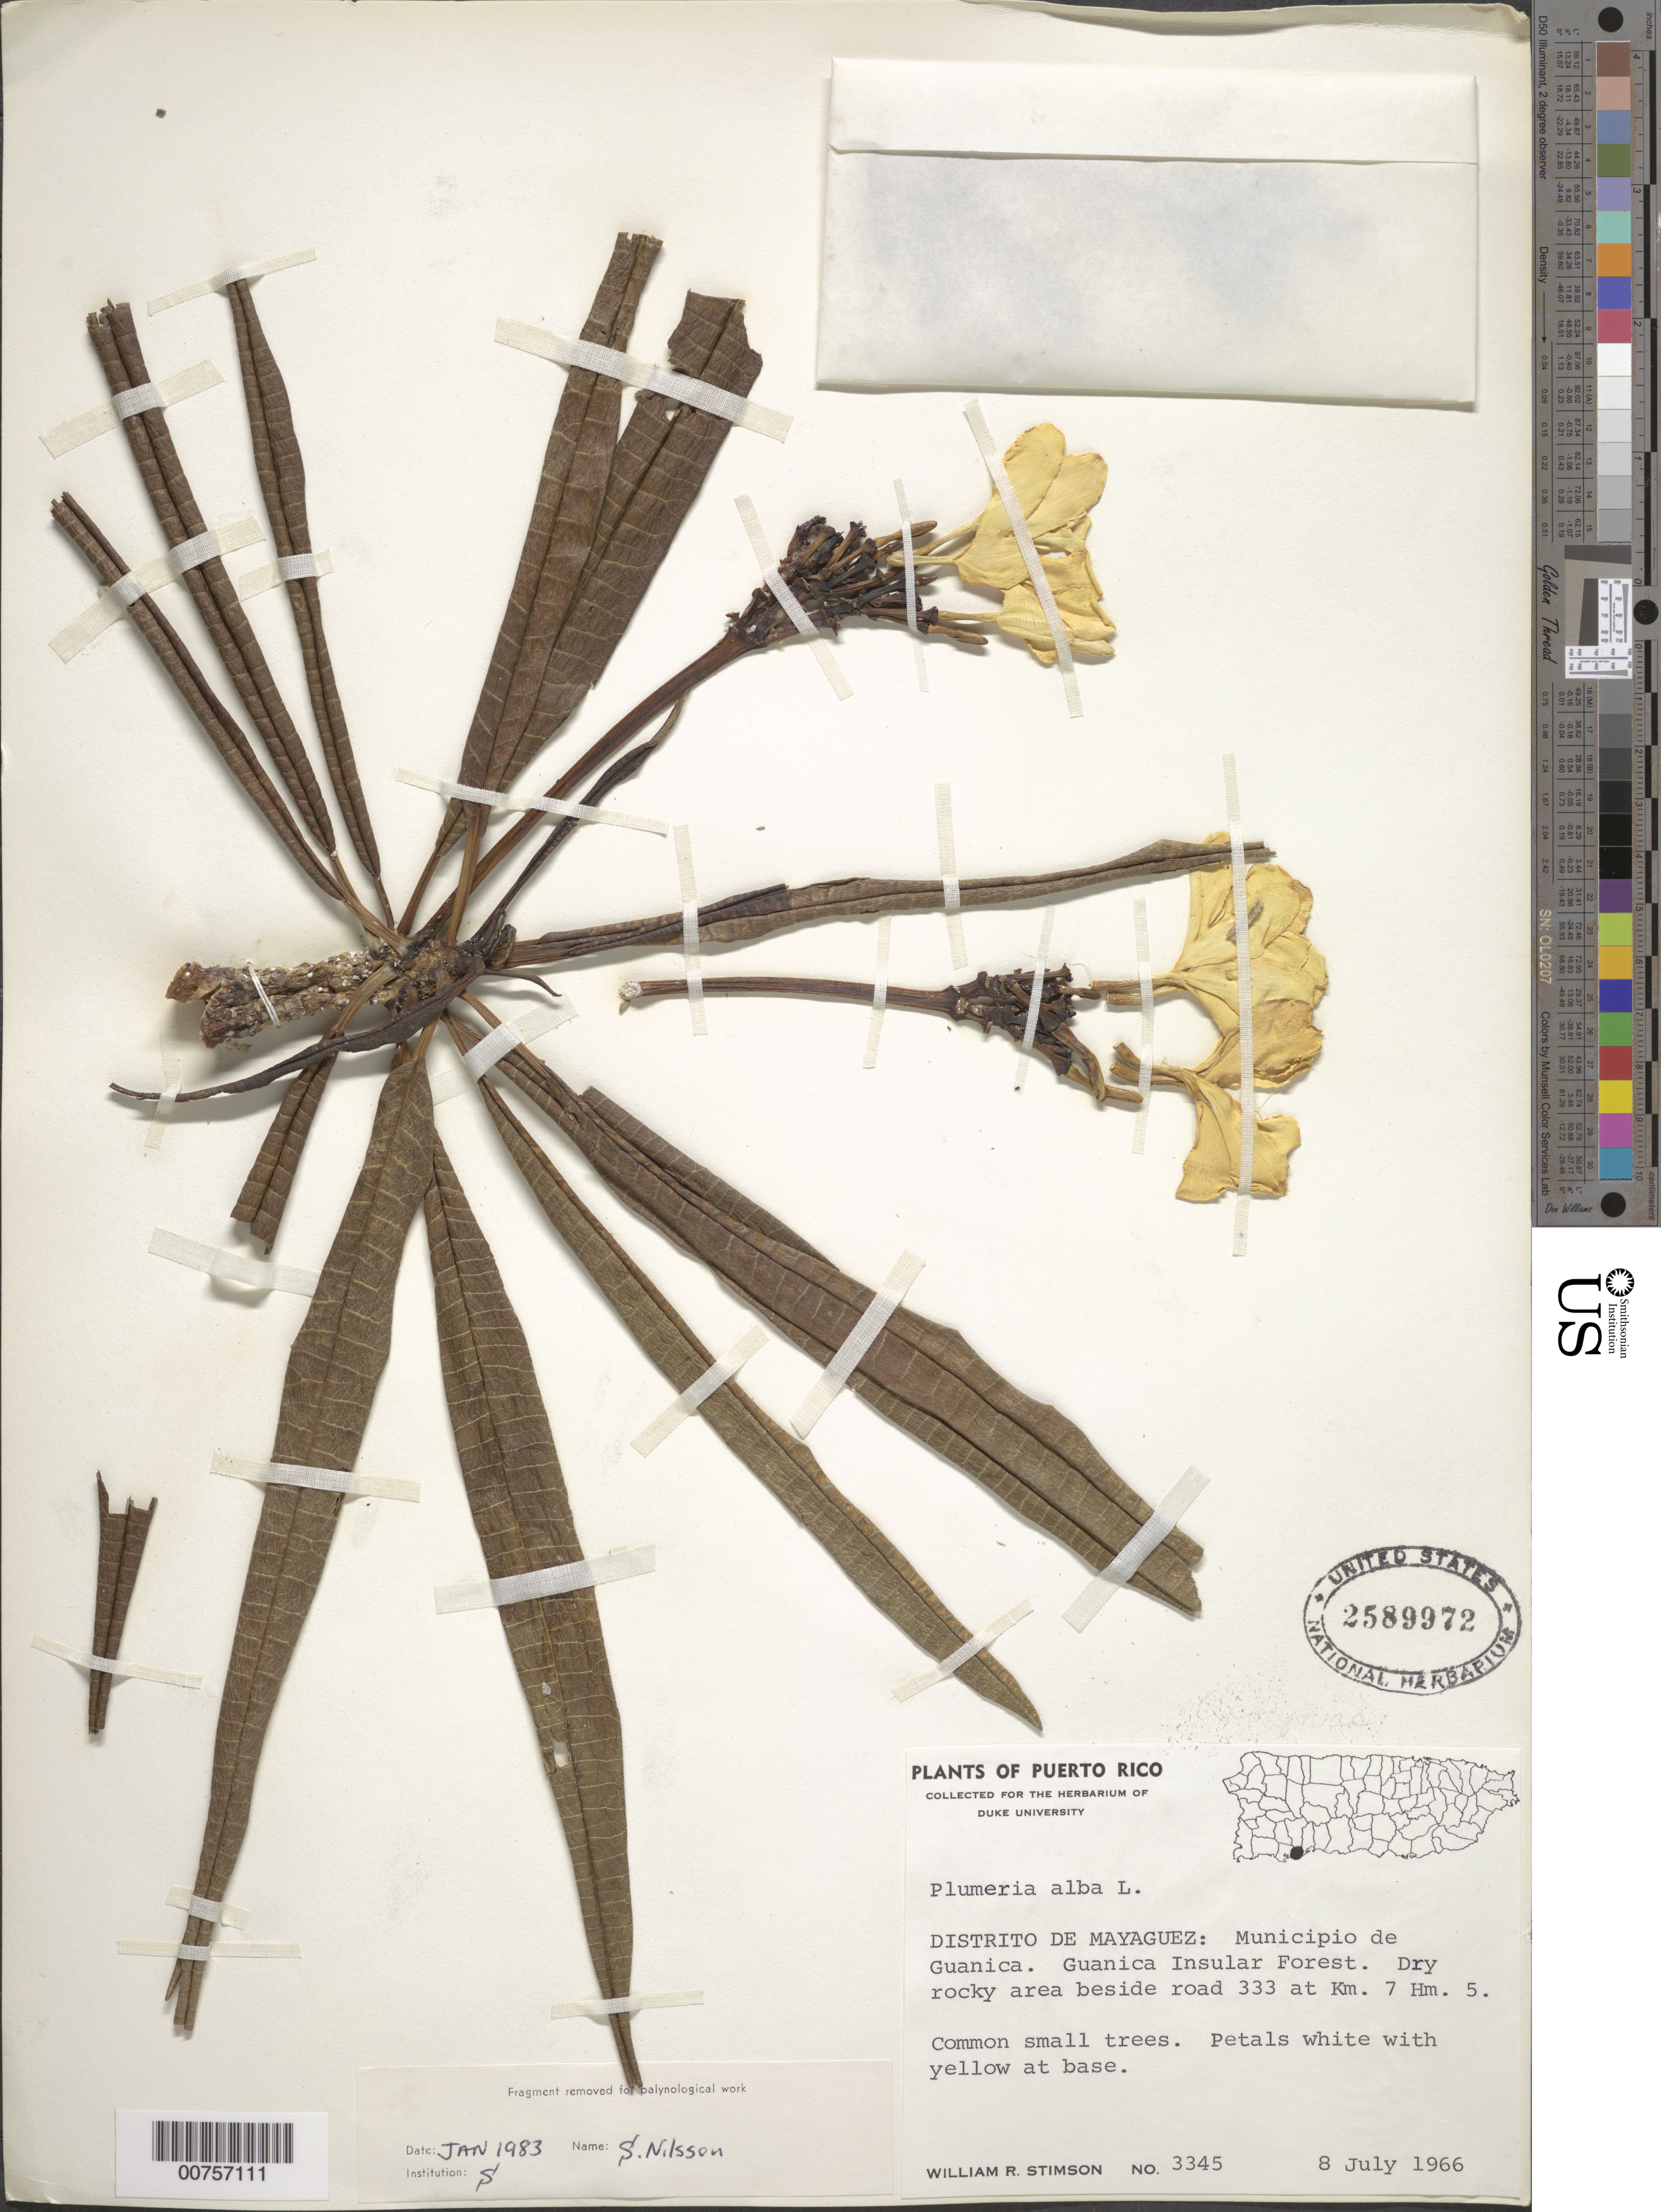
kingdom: Plantae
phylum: Tracheophyta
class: Magnoliopsida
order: Gentianales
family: Apocynaceae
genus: Plumeria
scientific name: Plumeria alba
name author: L.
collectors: W. R. Stimson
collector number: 3345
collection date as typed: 08 Jul 1966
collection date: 1966-07-08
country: Puerto Rico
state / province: Mayagüez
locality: Distrito de Mayaguez: Municipio de Guánica. Guánica Insular Forest, beside road 333 at Km. 7 Hm.5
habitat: Dry rocky area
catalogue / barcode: US 2589972